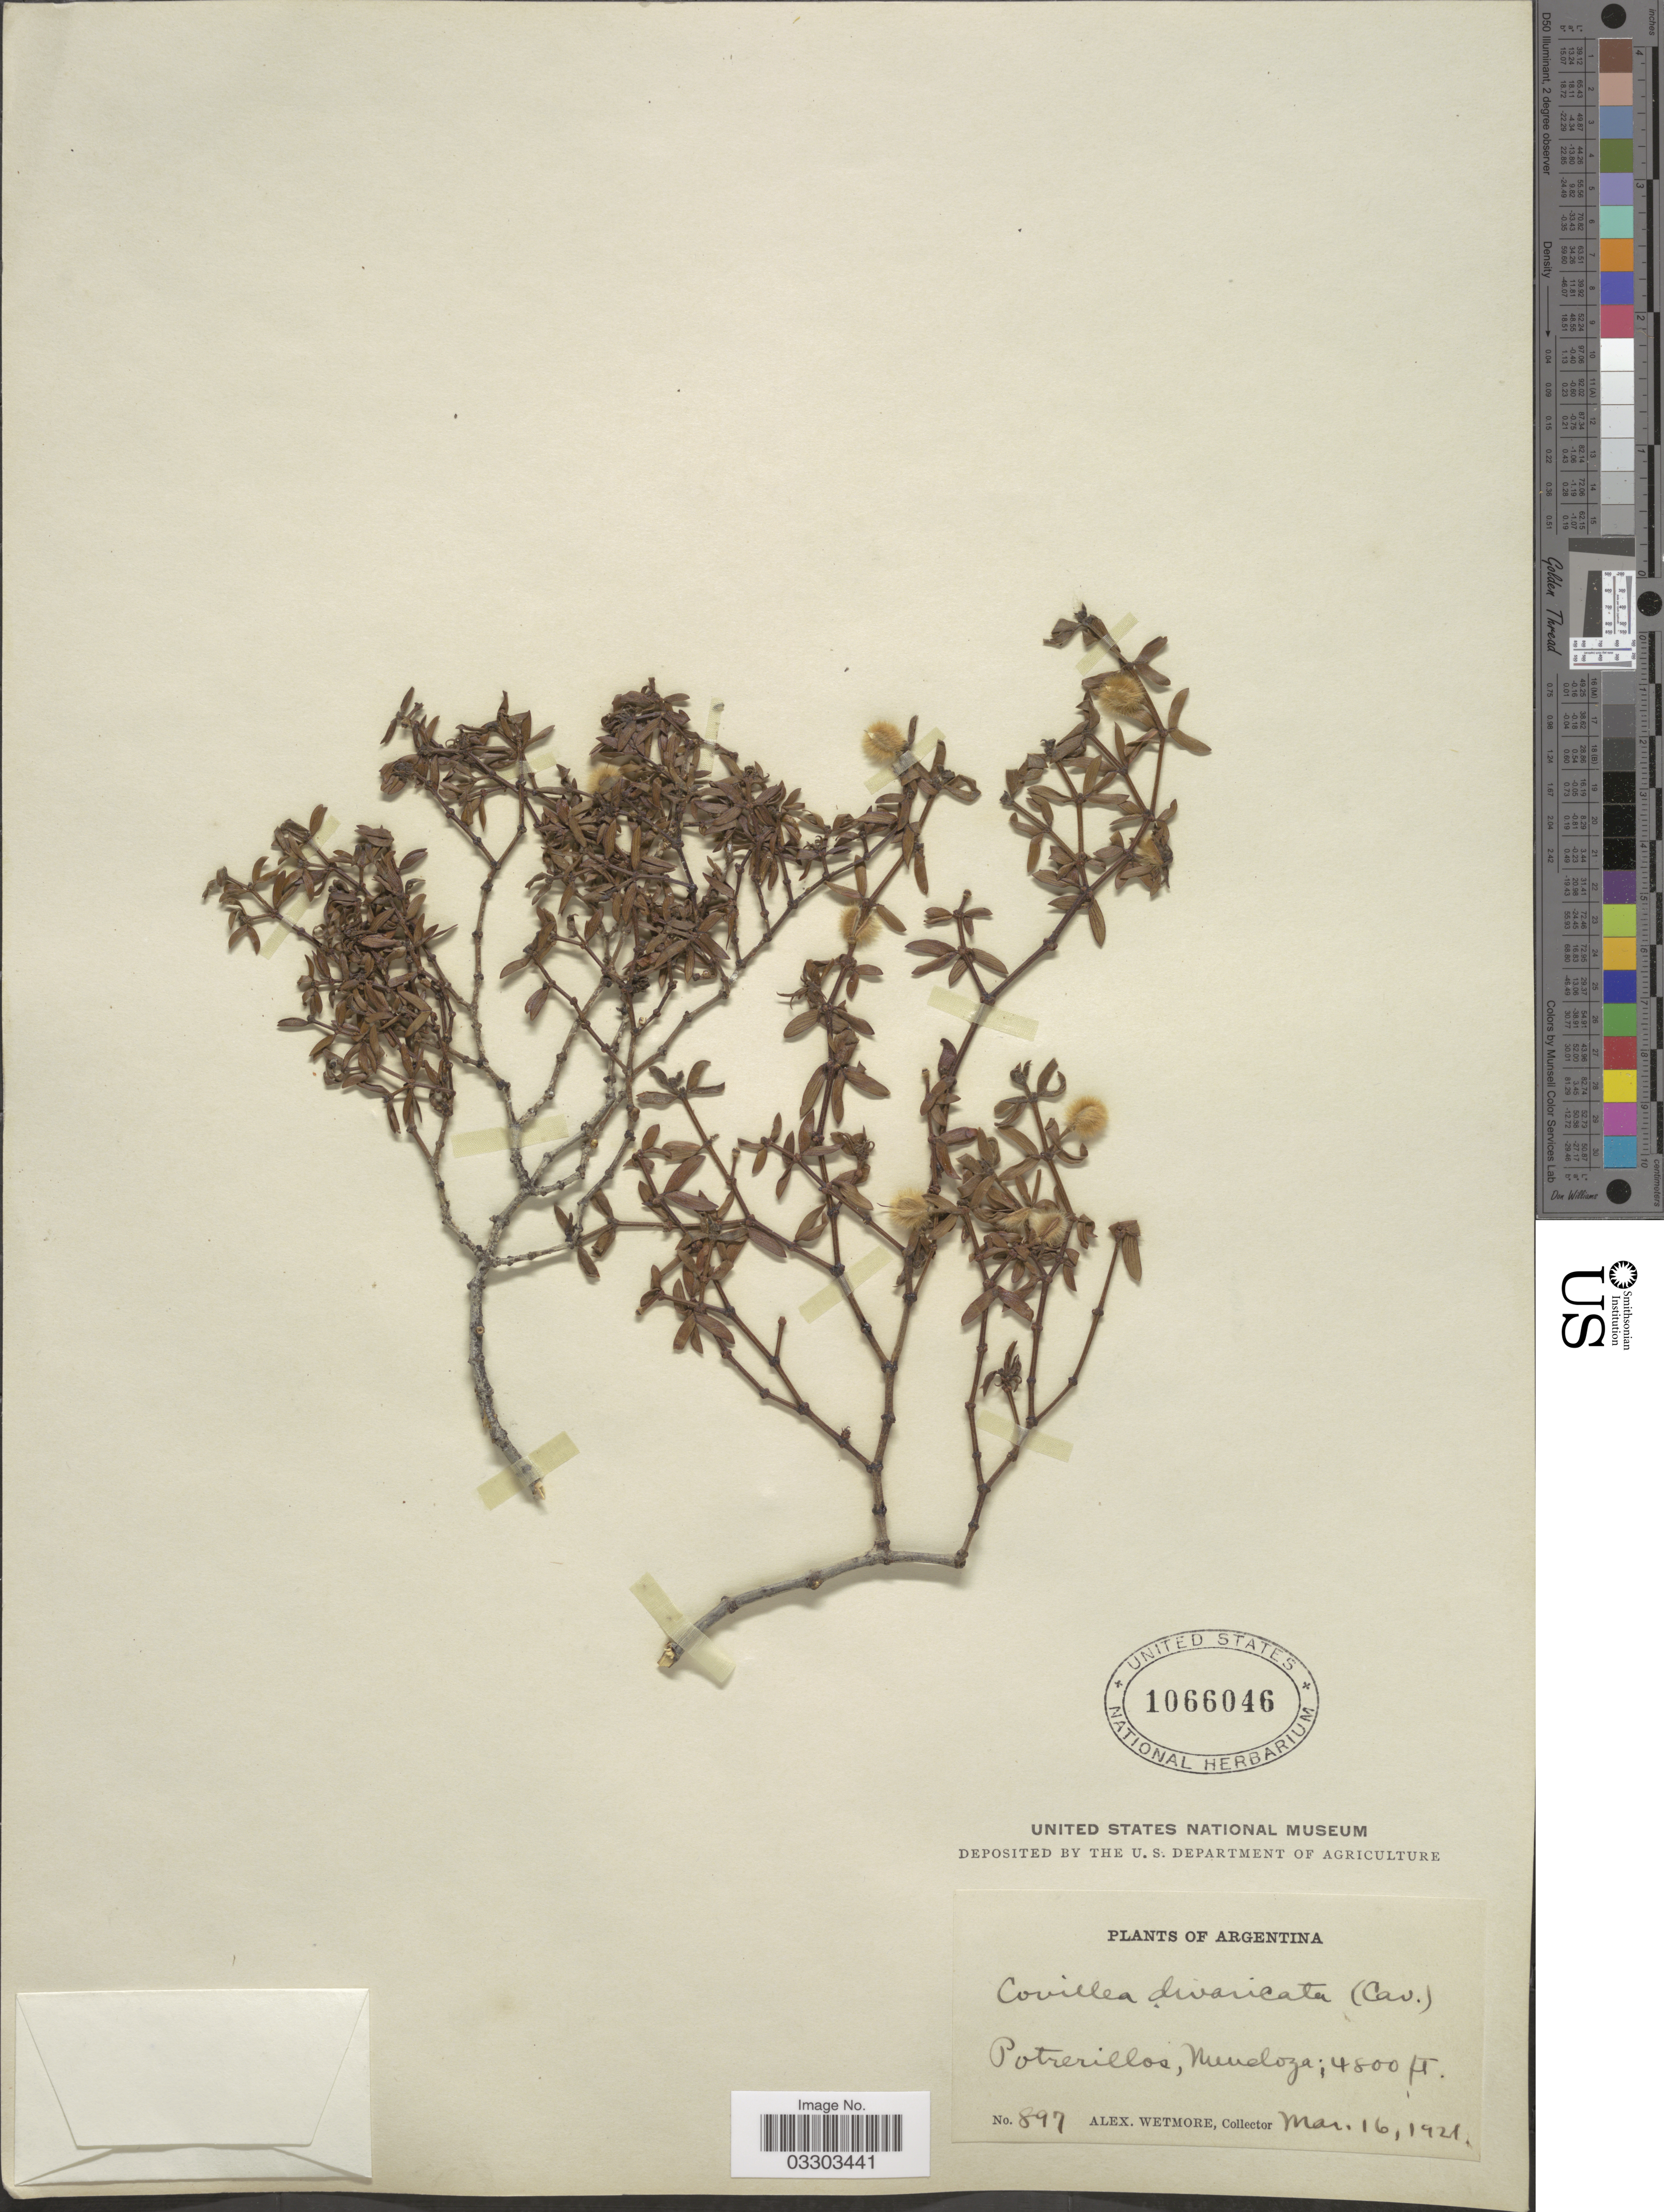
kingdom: Plantae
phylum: Tracheophyta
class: Magnoliopsida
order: Zygophyllales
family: Zygophyllaceae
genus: Larrea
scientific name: Larrea divaricata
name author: Cav.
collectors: A. Wetmore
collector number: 897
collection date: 1921-03-16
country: Argentina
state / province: Mendoza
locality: Potrerillos.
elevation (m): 1463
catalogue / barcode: US 1066046